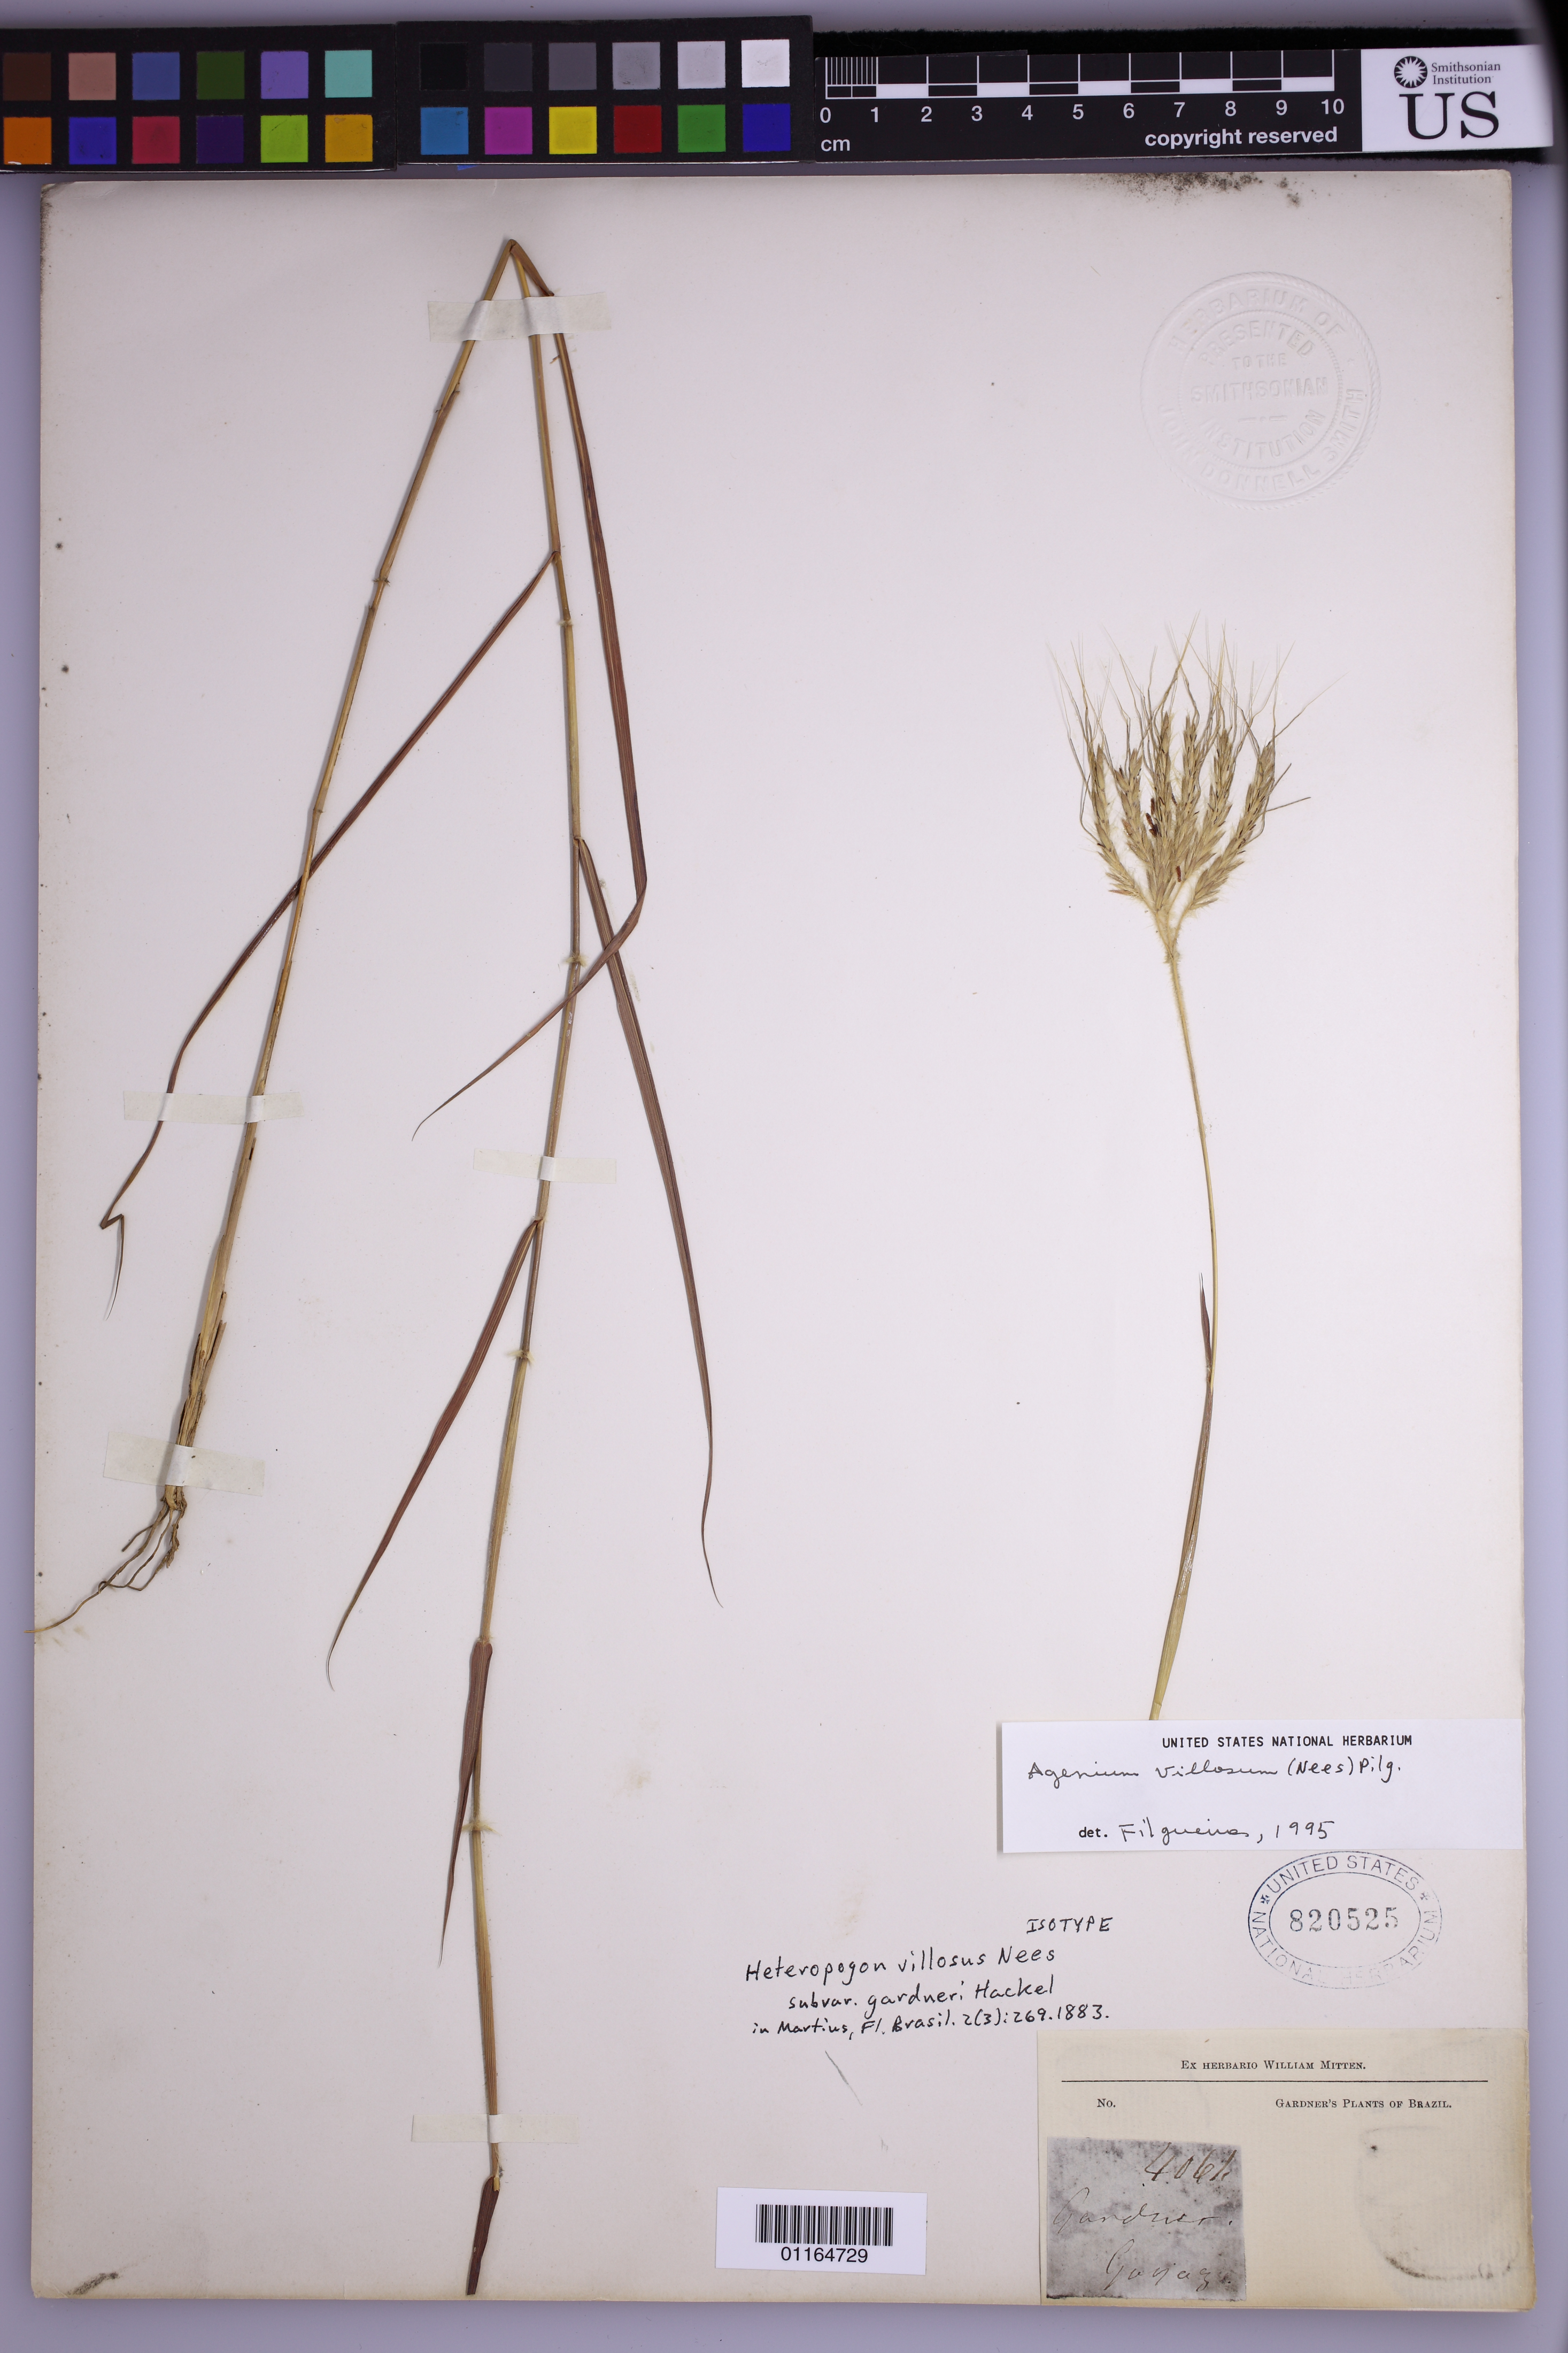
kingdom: Plantae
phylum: Tracheophyta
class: Liliopsida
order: Poales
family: Poaceae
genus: Heteropogon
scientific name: Heteropogon villosus subvar. gardneri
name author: Hack.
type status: Isotype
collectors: G. Gardner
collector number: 4061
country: Brazil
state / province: Goiás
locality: Goyaz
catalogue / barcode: US 820525